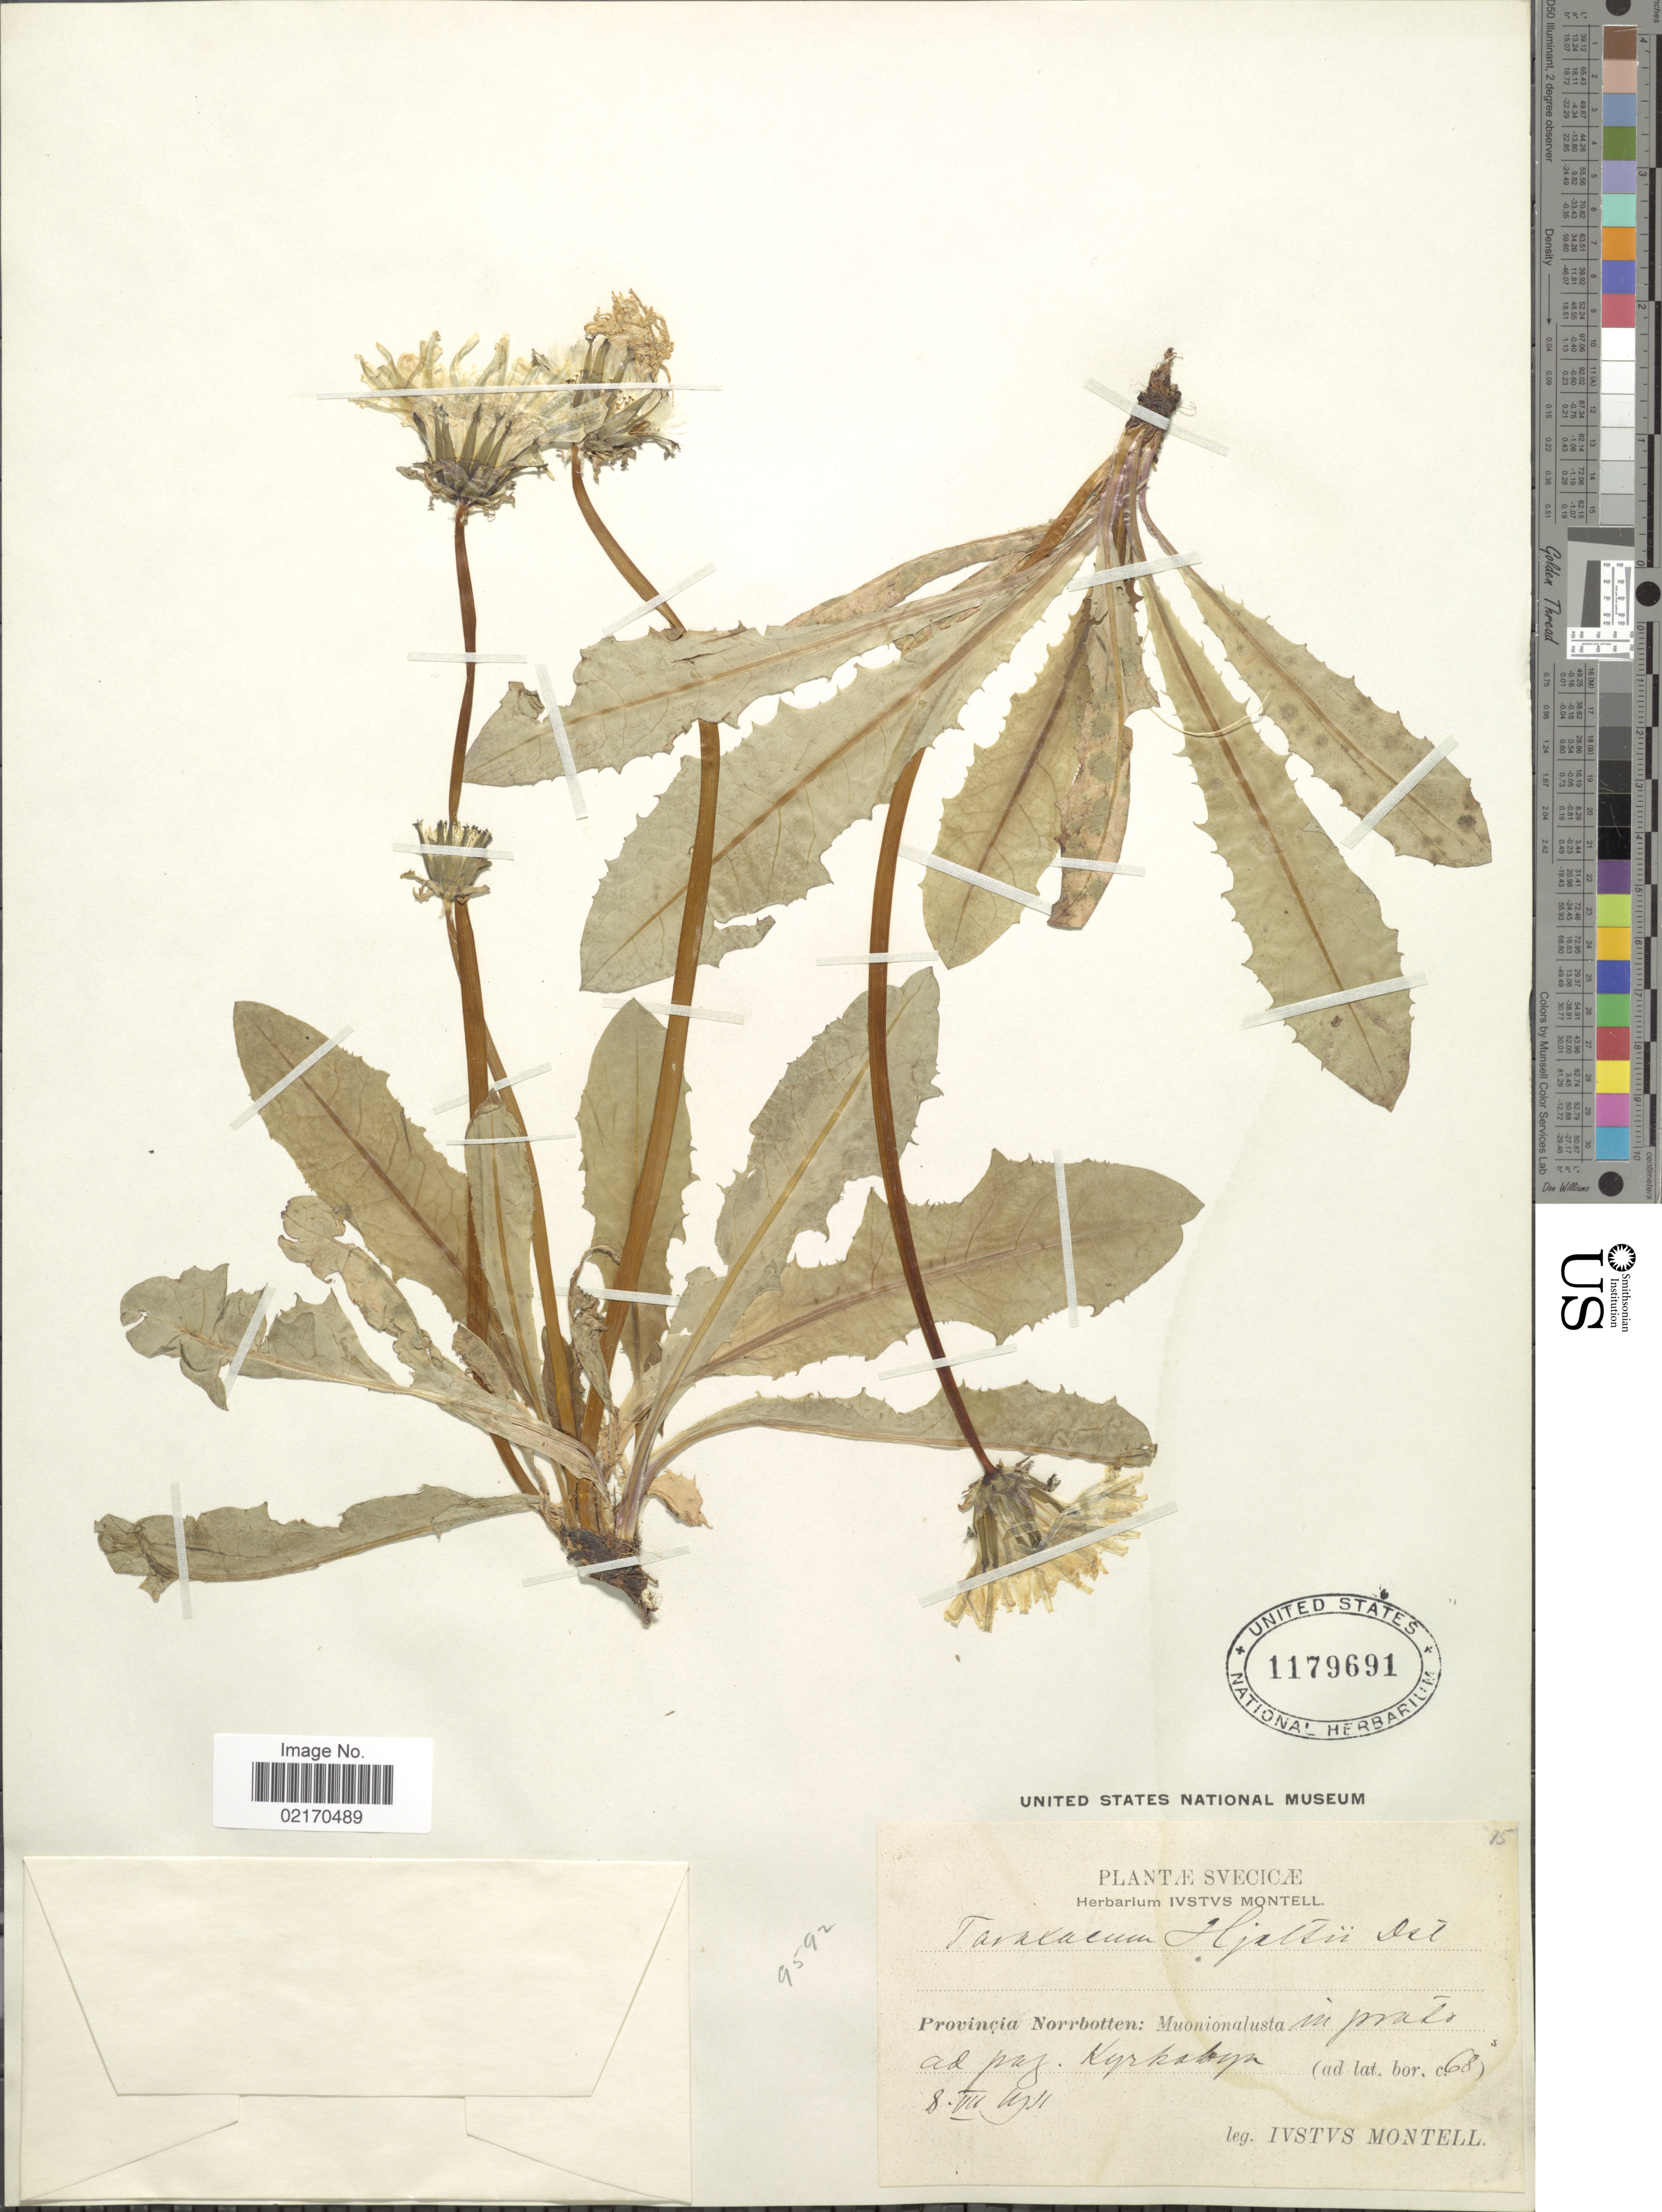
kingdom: Plantae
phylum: Tracheophyta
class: Magnoliopsida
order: Asterales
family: Asteraceae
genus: Taraxacum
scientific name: Taraxacum sp.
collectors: I. Montell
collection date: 1911-07-08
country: Sweden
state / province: Norrbotten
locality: Provincia Norrbotten: Svecicae, Muonionalusta in prato ad pag. kyrkanya. [interpreted]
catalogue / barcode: US 1179691